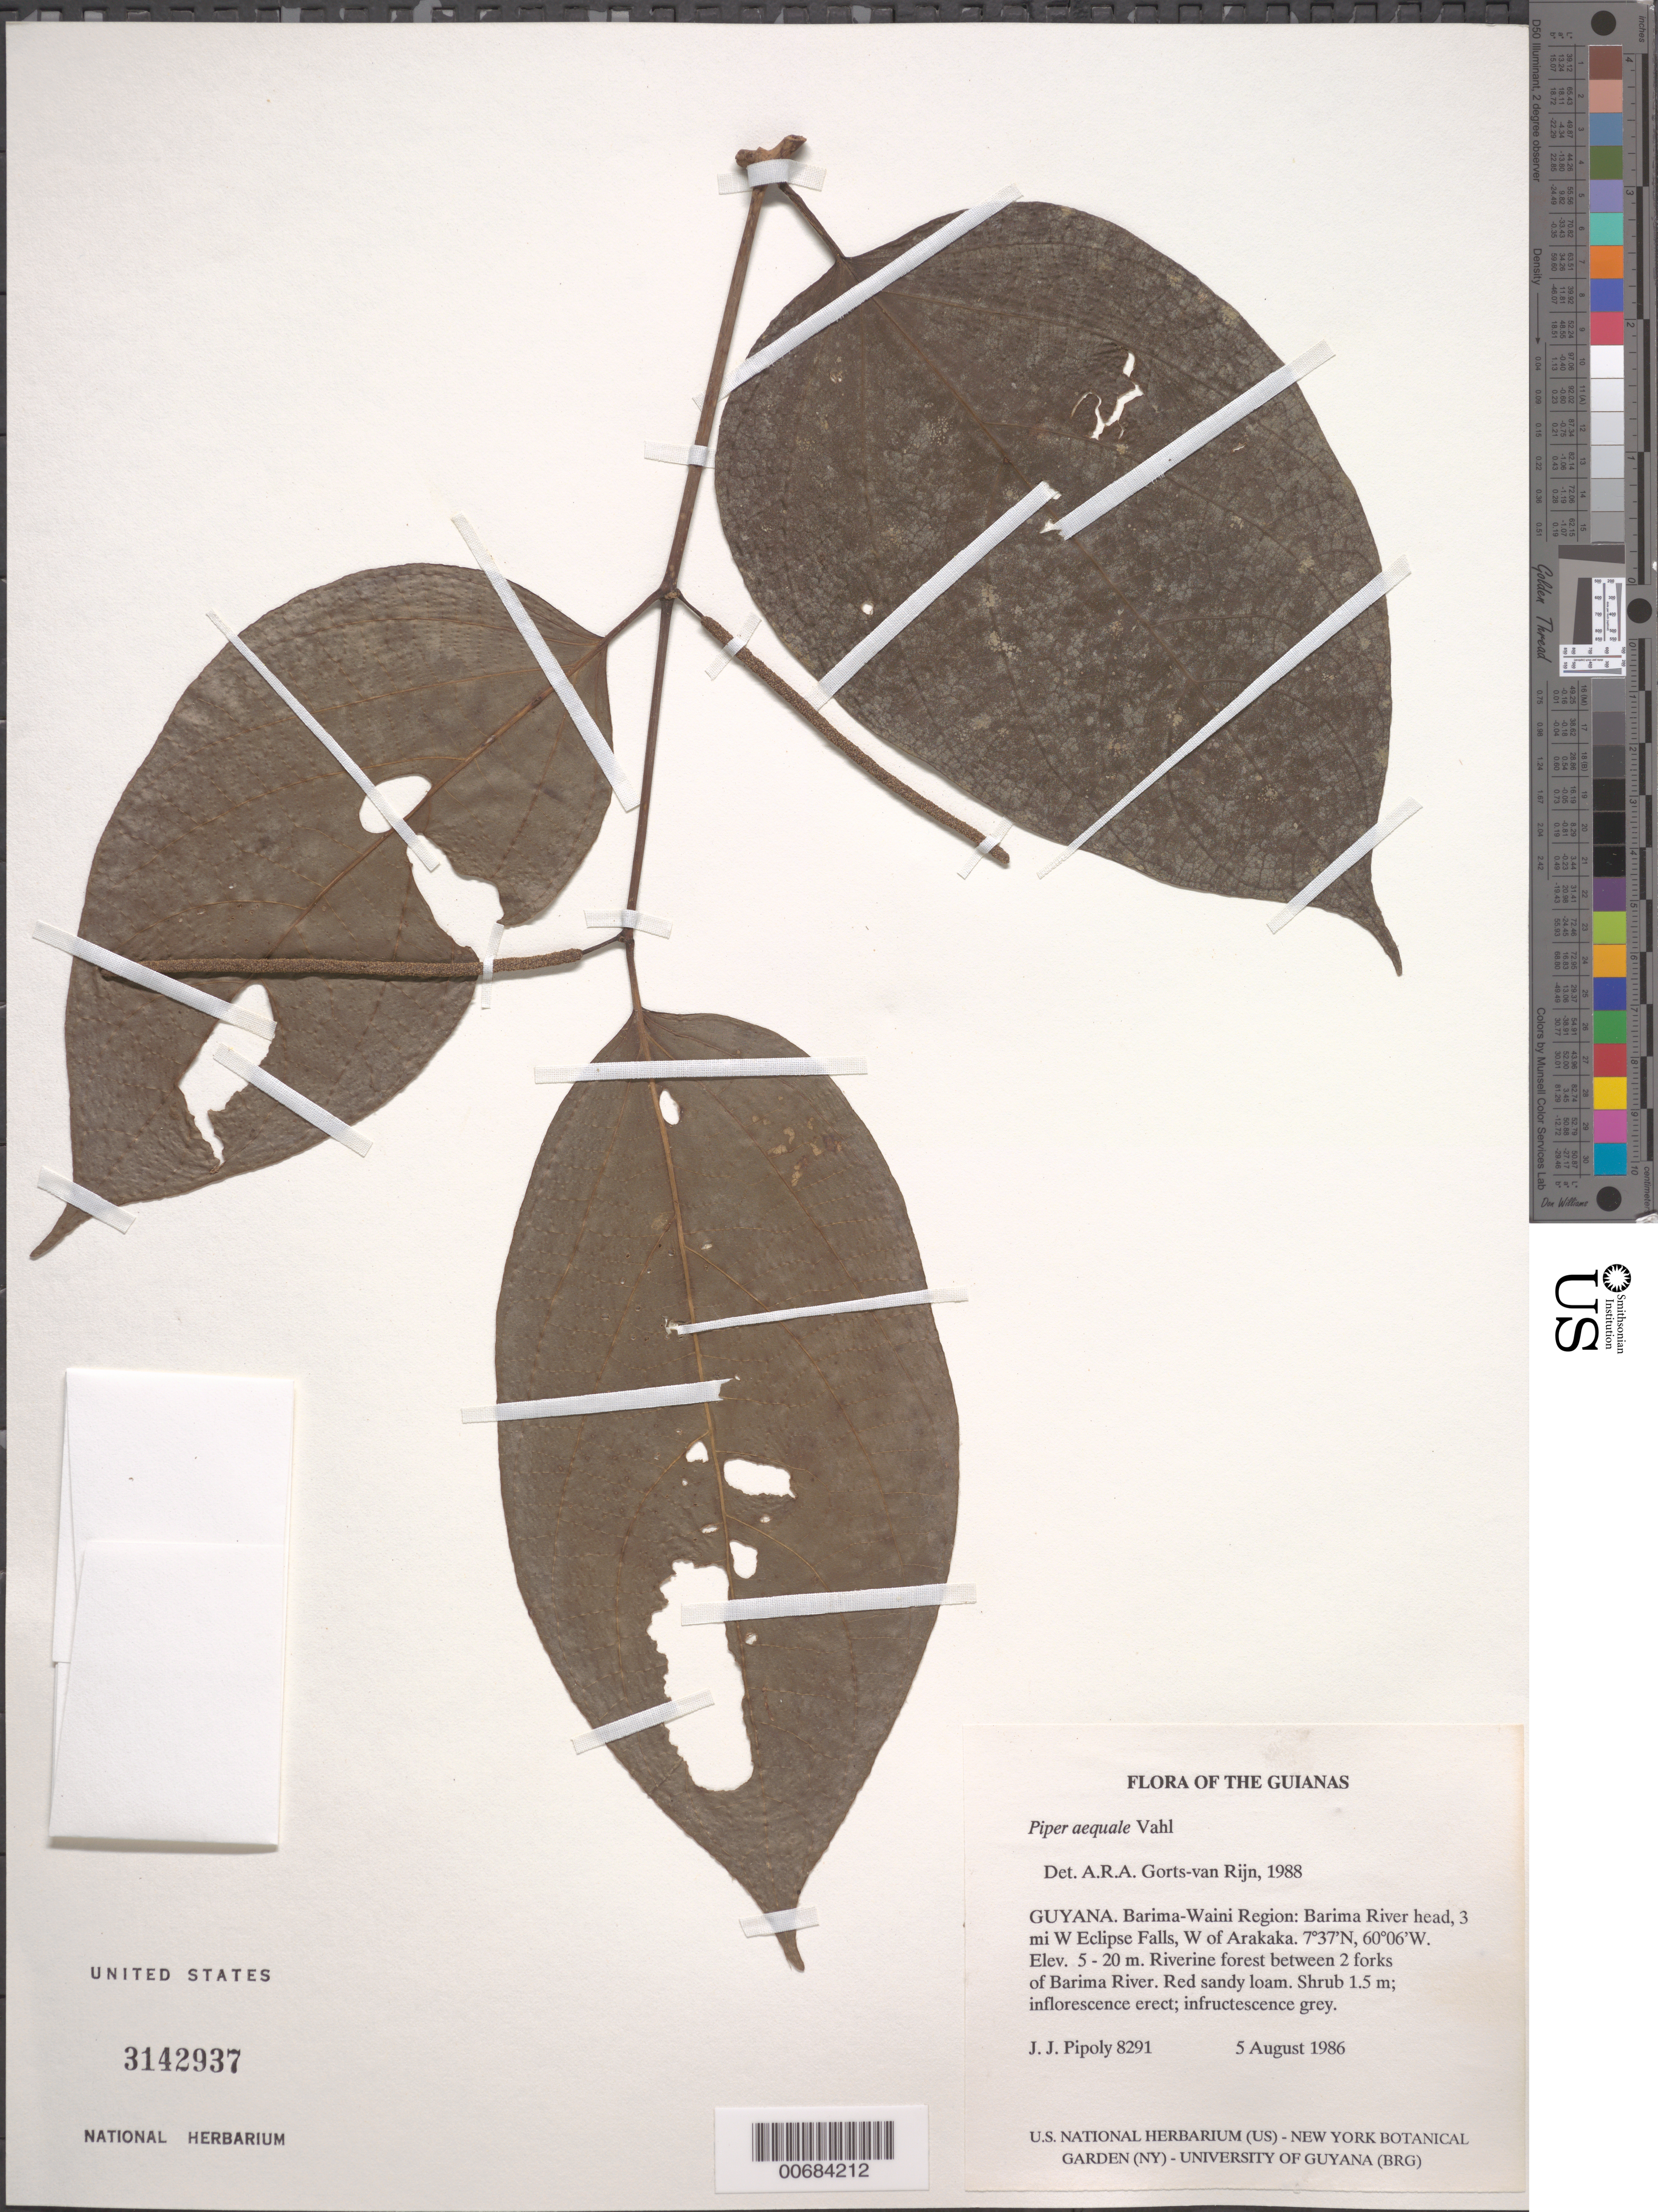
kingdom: Plantae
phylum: Tracheophyta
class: Magnoliopsida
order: Piperales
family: Piperaceae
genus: Piper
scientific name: Piper aequale var. aequale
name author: Vahl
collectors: J. J. Pipoly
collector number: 8291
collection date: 1986-08-05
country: Guyana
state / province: Barima-Waini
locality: The Guianas. Barima-Waini Region: Barima River head, 3 mi W Eclipse Falls, W of Arakaka. Riverine forest between 2 forks of Barima River.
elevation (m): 5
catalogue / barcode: US 3142937